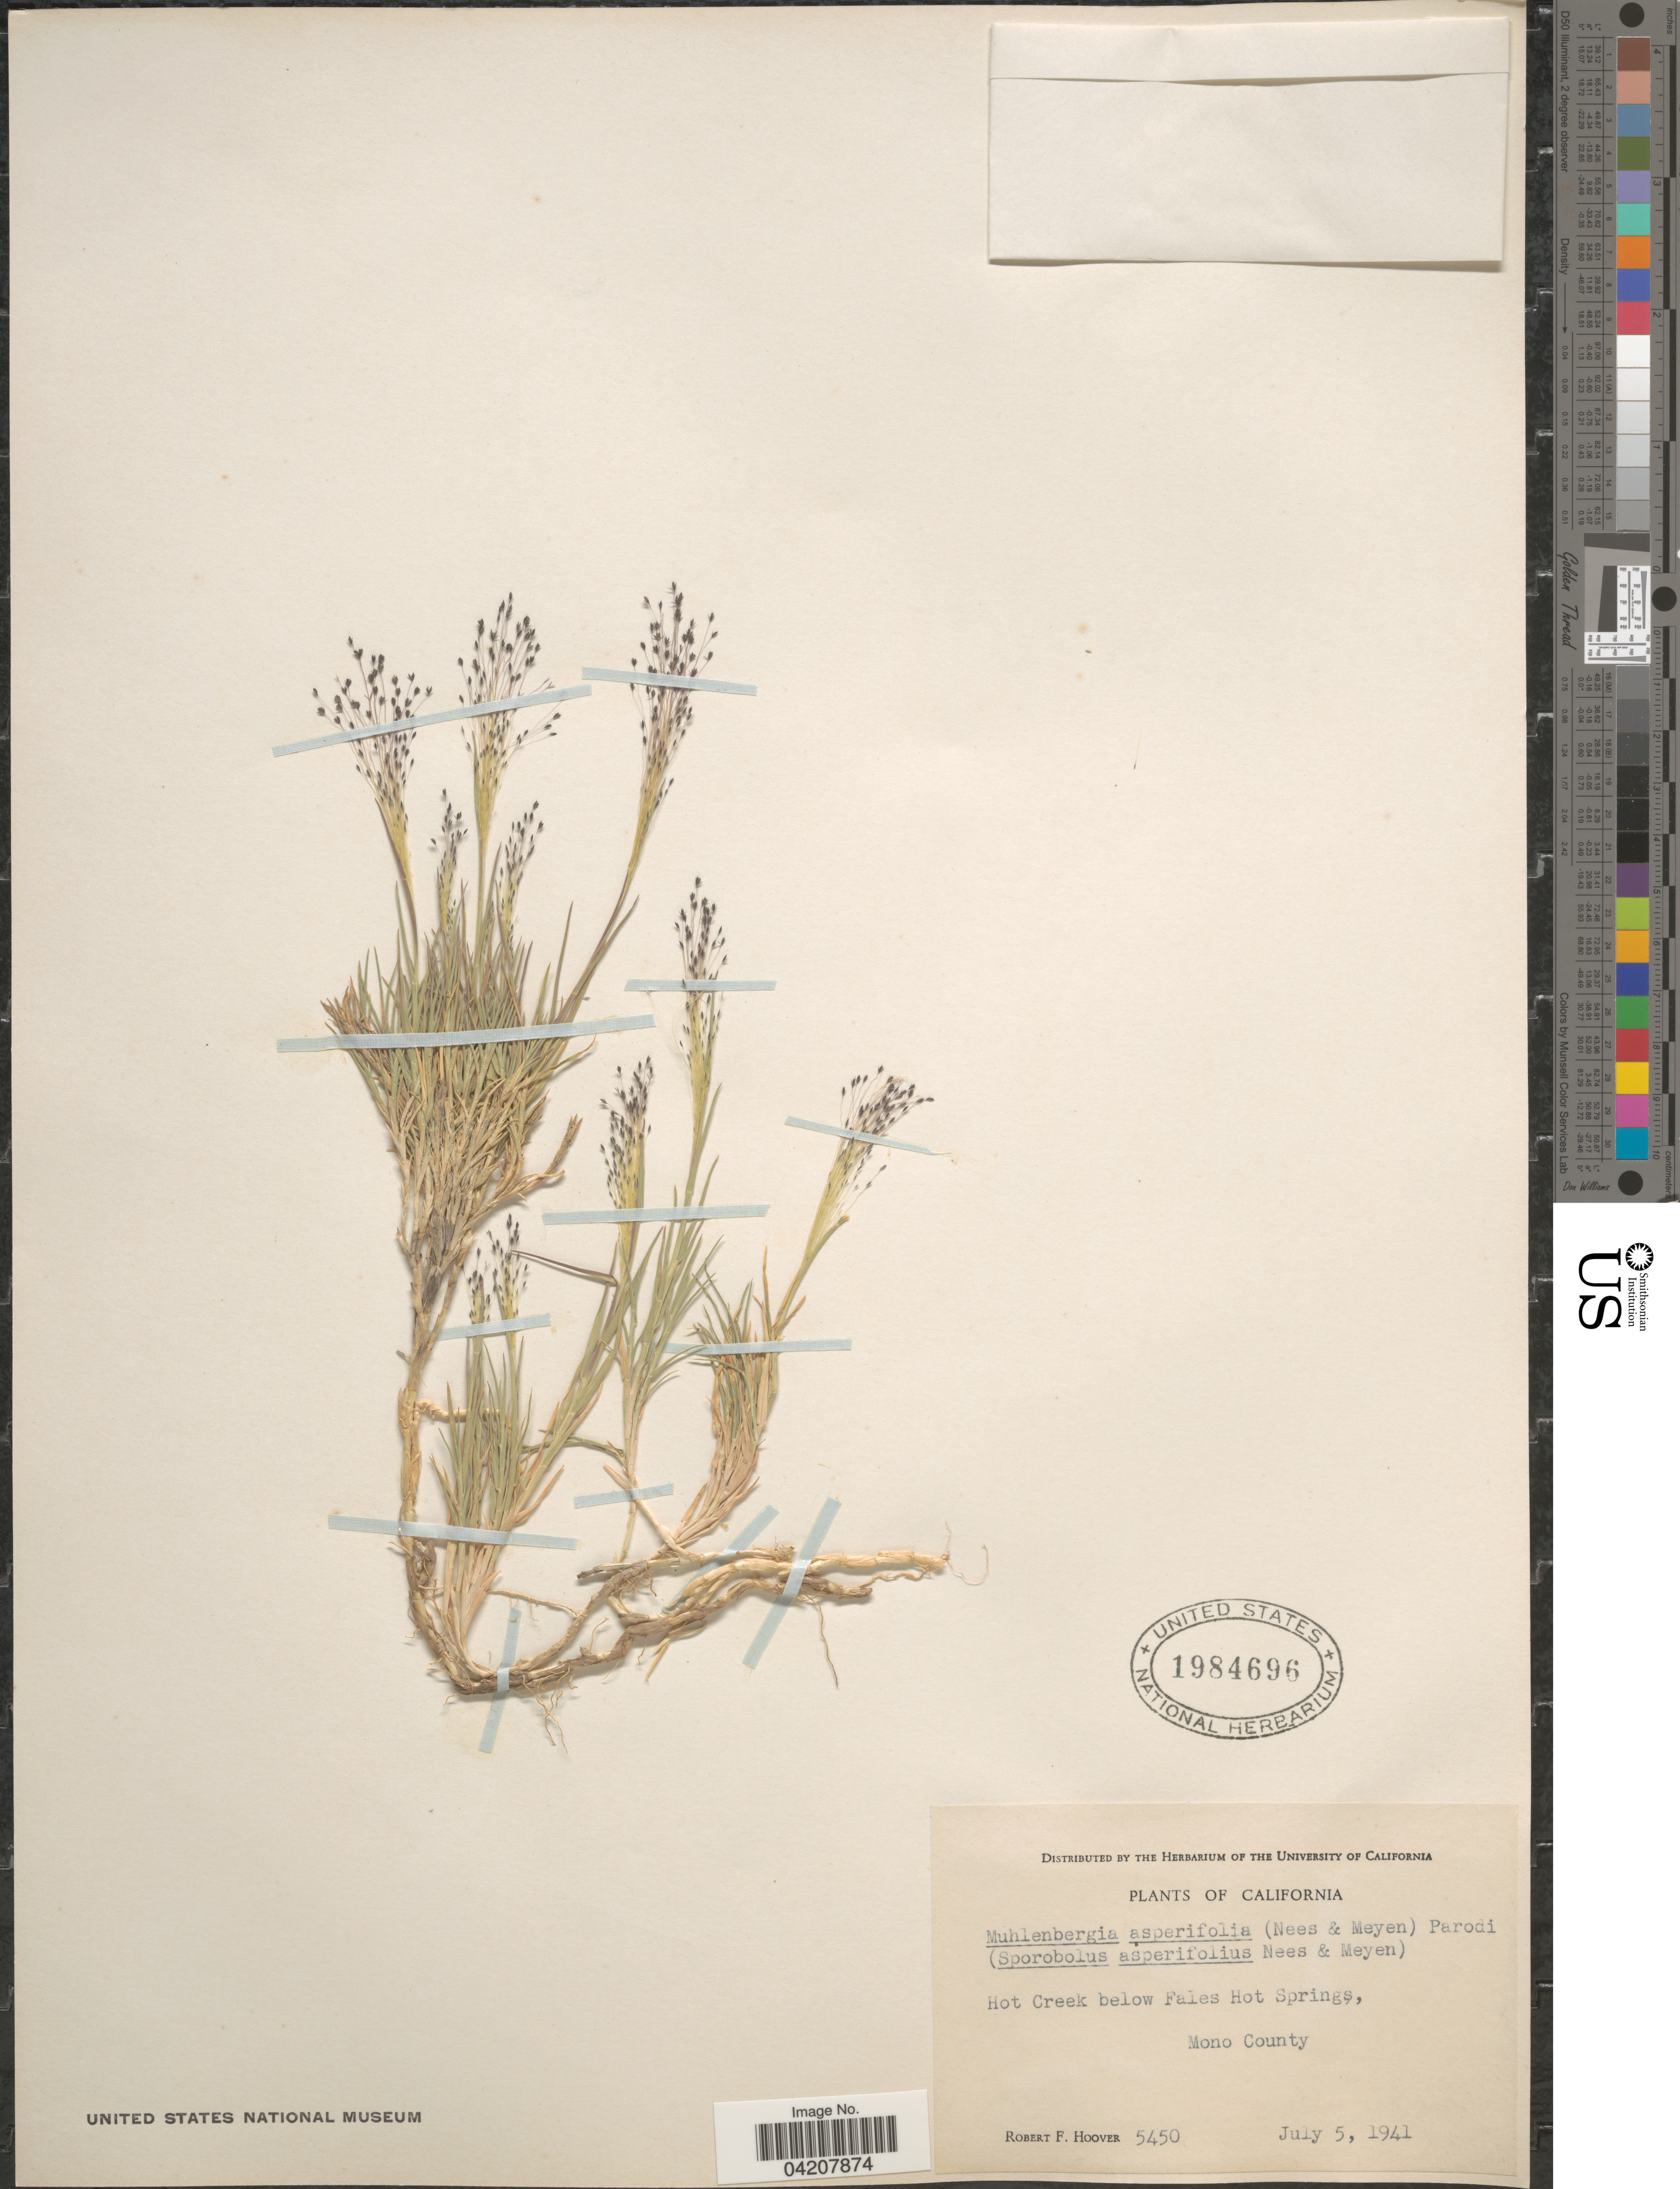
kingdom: Plantae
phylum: Tracheophyta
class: Liliopsida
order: Poales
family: Poaceae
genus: Muhlenbergia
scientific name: Muhlenbergia asperifolia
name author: (Nees & Meyen ex Trin.) Parodi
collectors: R. F. Hoover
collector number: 5450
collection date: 1941-07-05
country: United States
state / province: California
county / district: Mono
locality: Hot Creek below Fales Hot Springs, Mono County.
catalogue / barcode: US 1984696